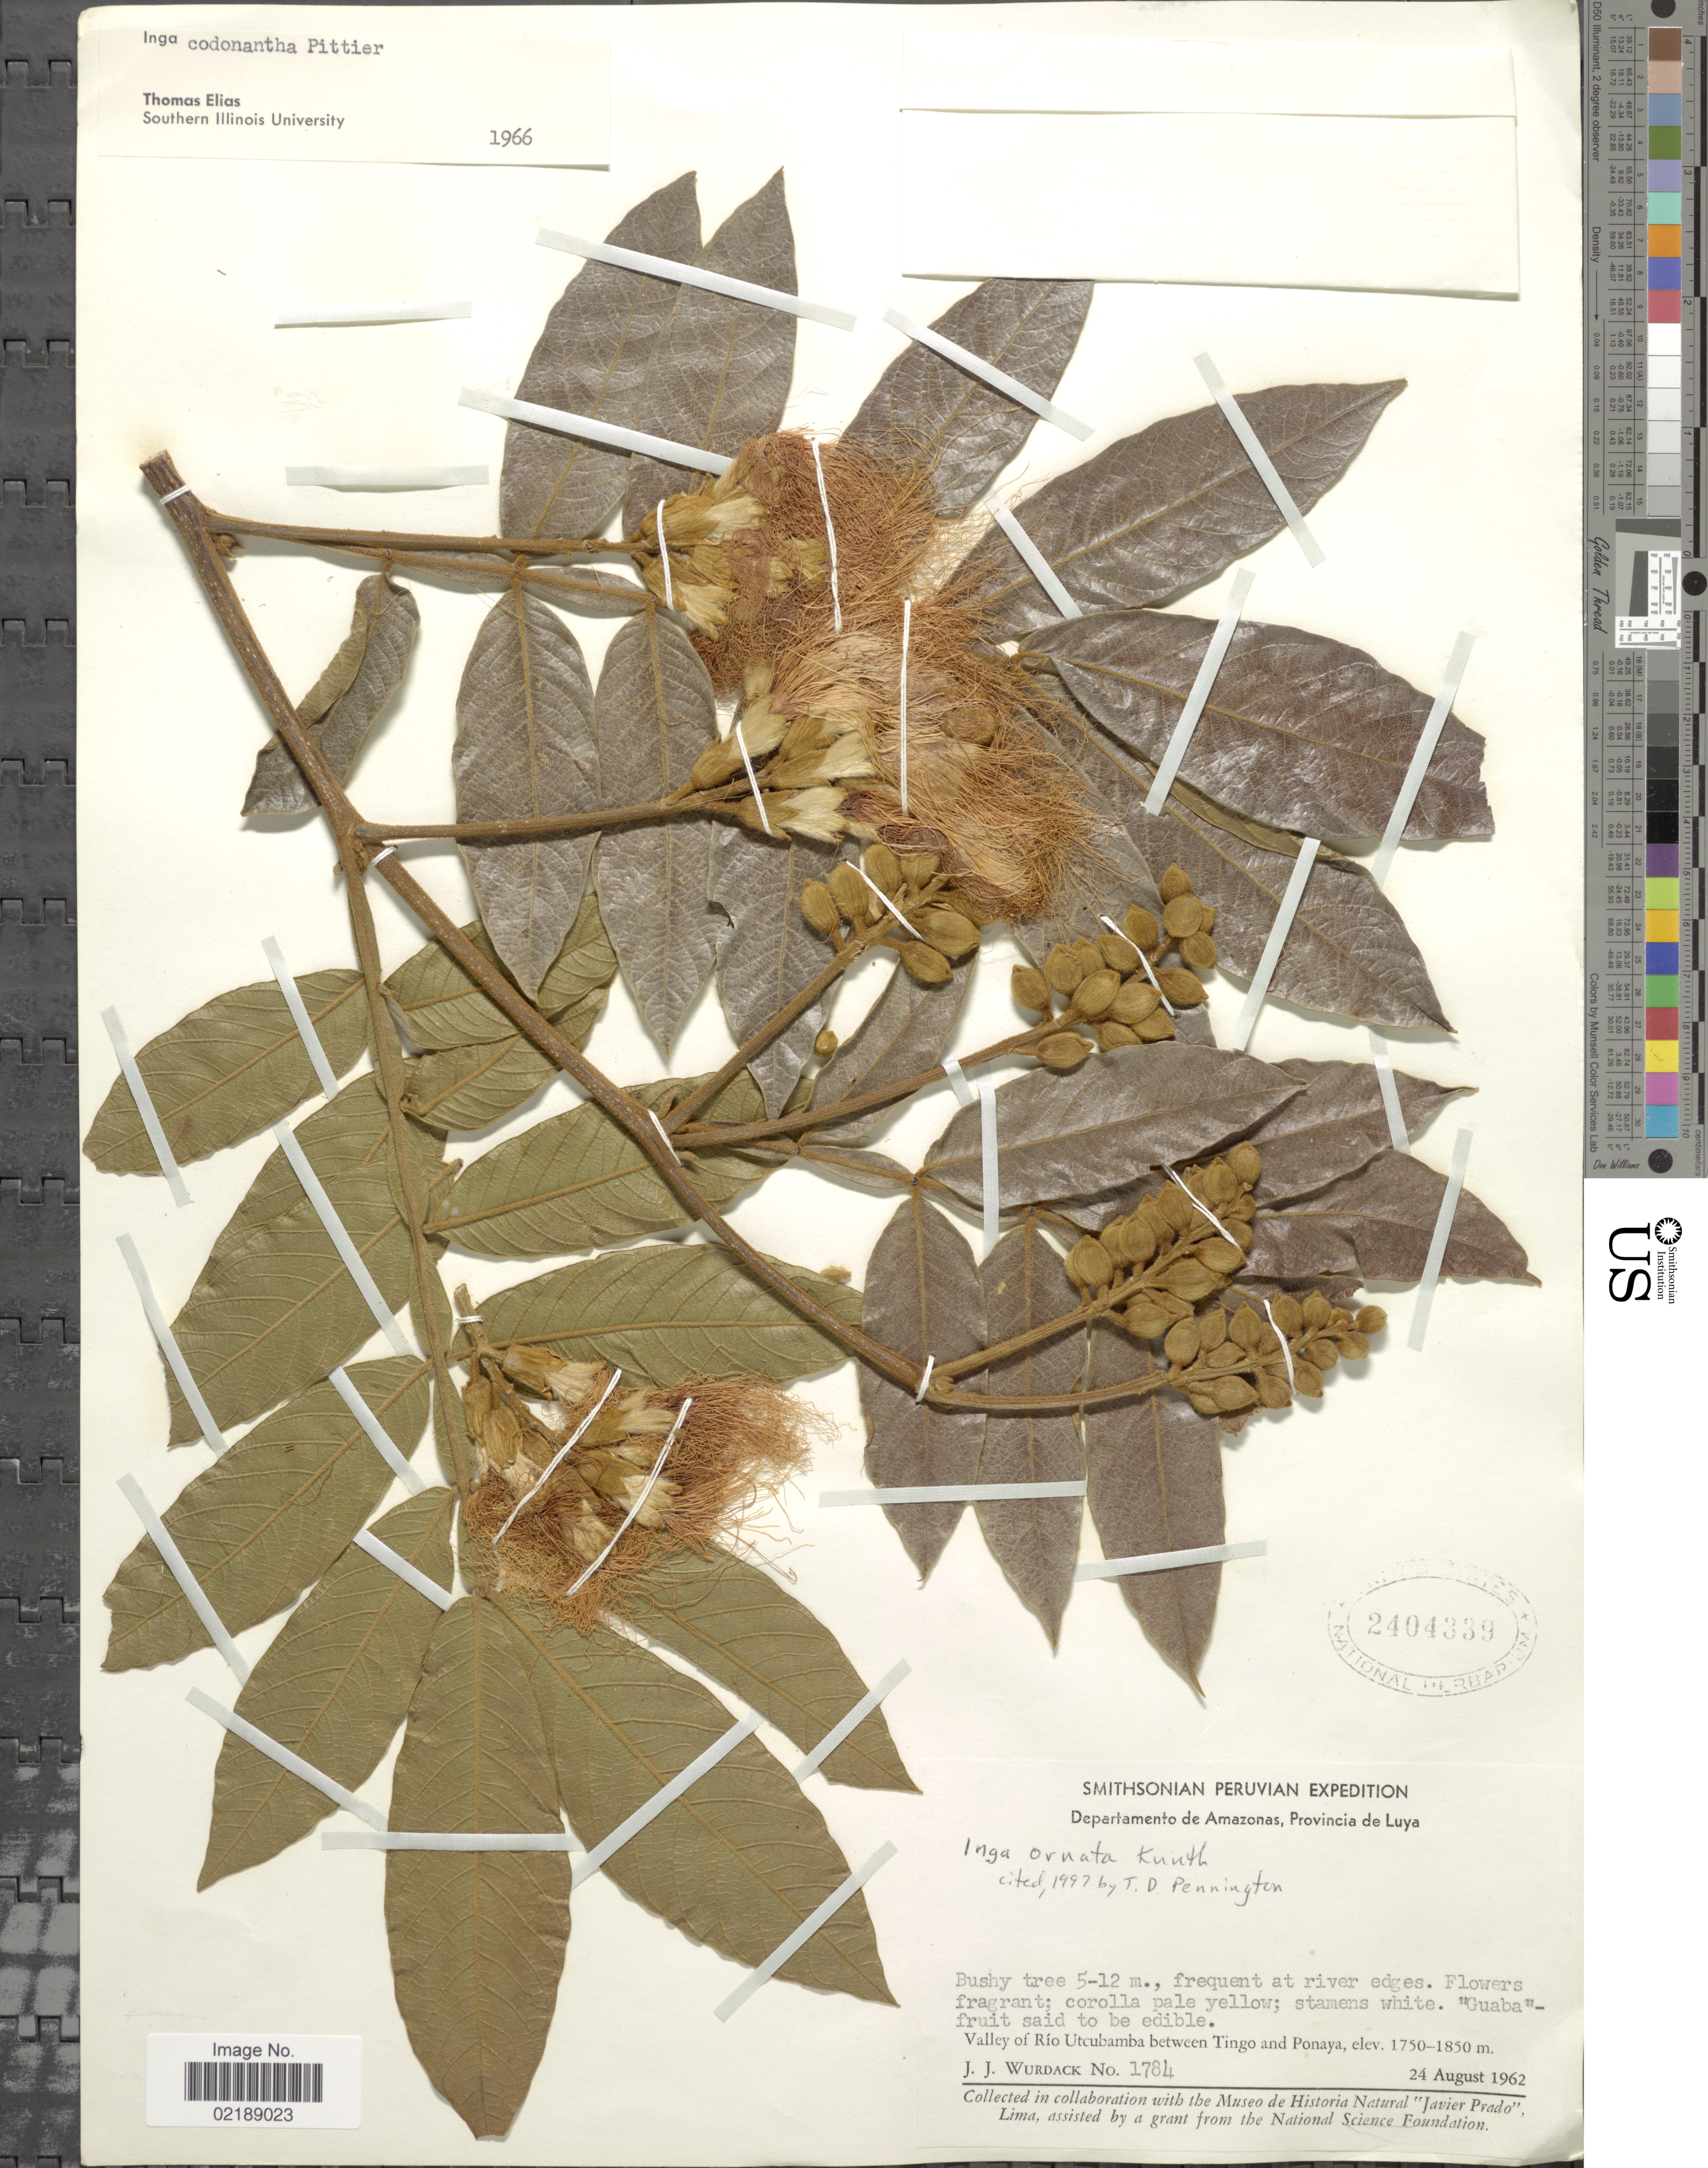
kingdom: Plantae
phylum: Tracheophyta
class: Magnoliopsida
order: Fabales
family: Fabaceae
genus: Inga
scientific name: Inga ornata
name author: Kunth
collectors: J. J. Wurdack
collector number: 1784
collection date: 1962-08-24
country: Peru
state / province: Amazonas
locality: Provincia de Luya, Valley of Rio Utcubamba between Tingo and Ponaya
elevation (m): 1750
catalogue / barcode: US 2404339